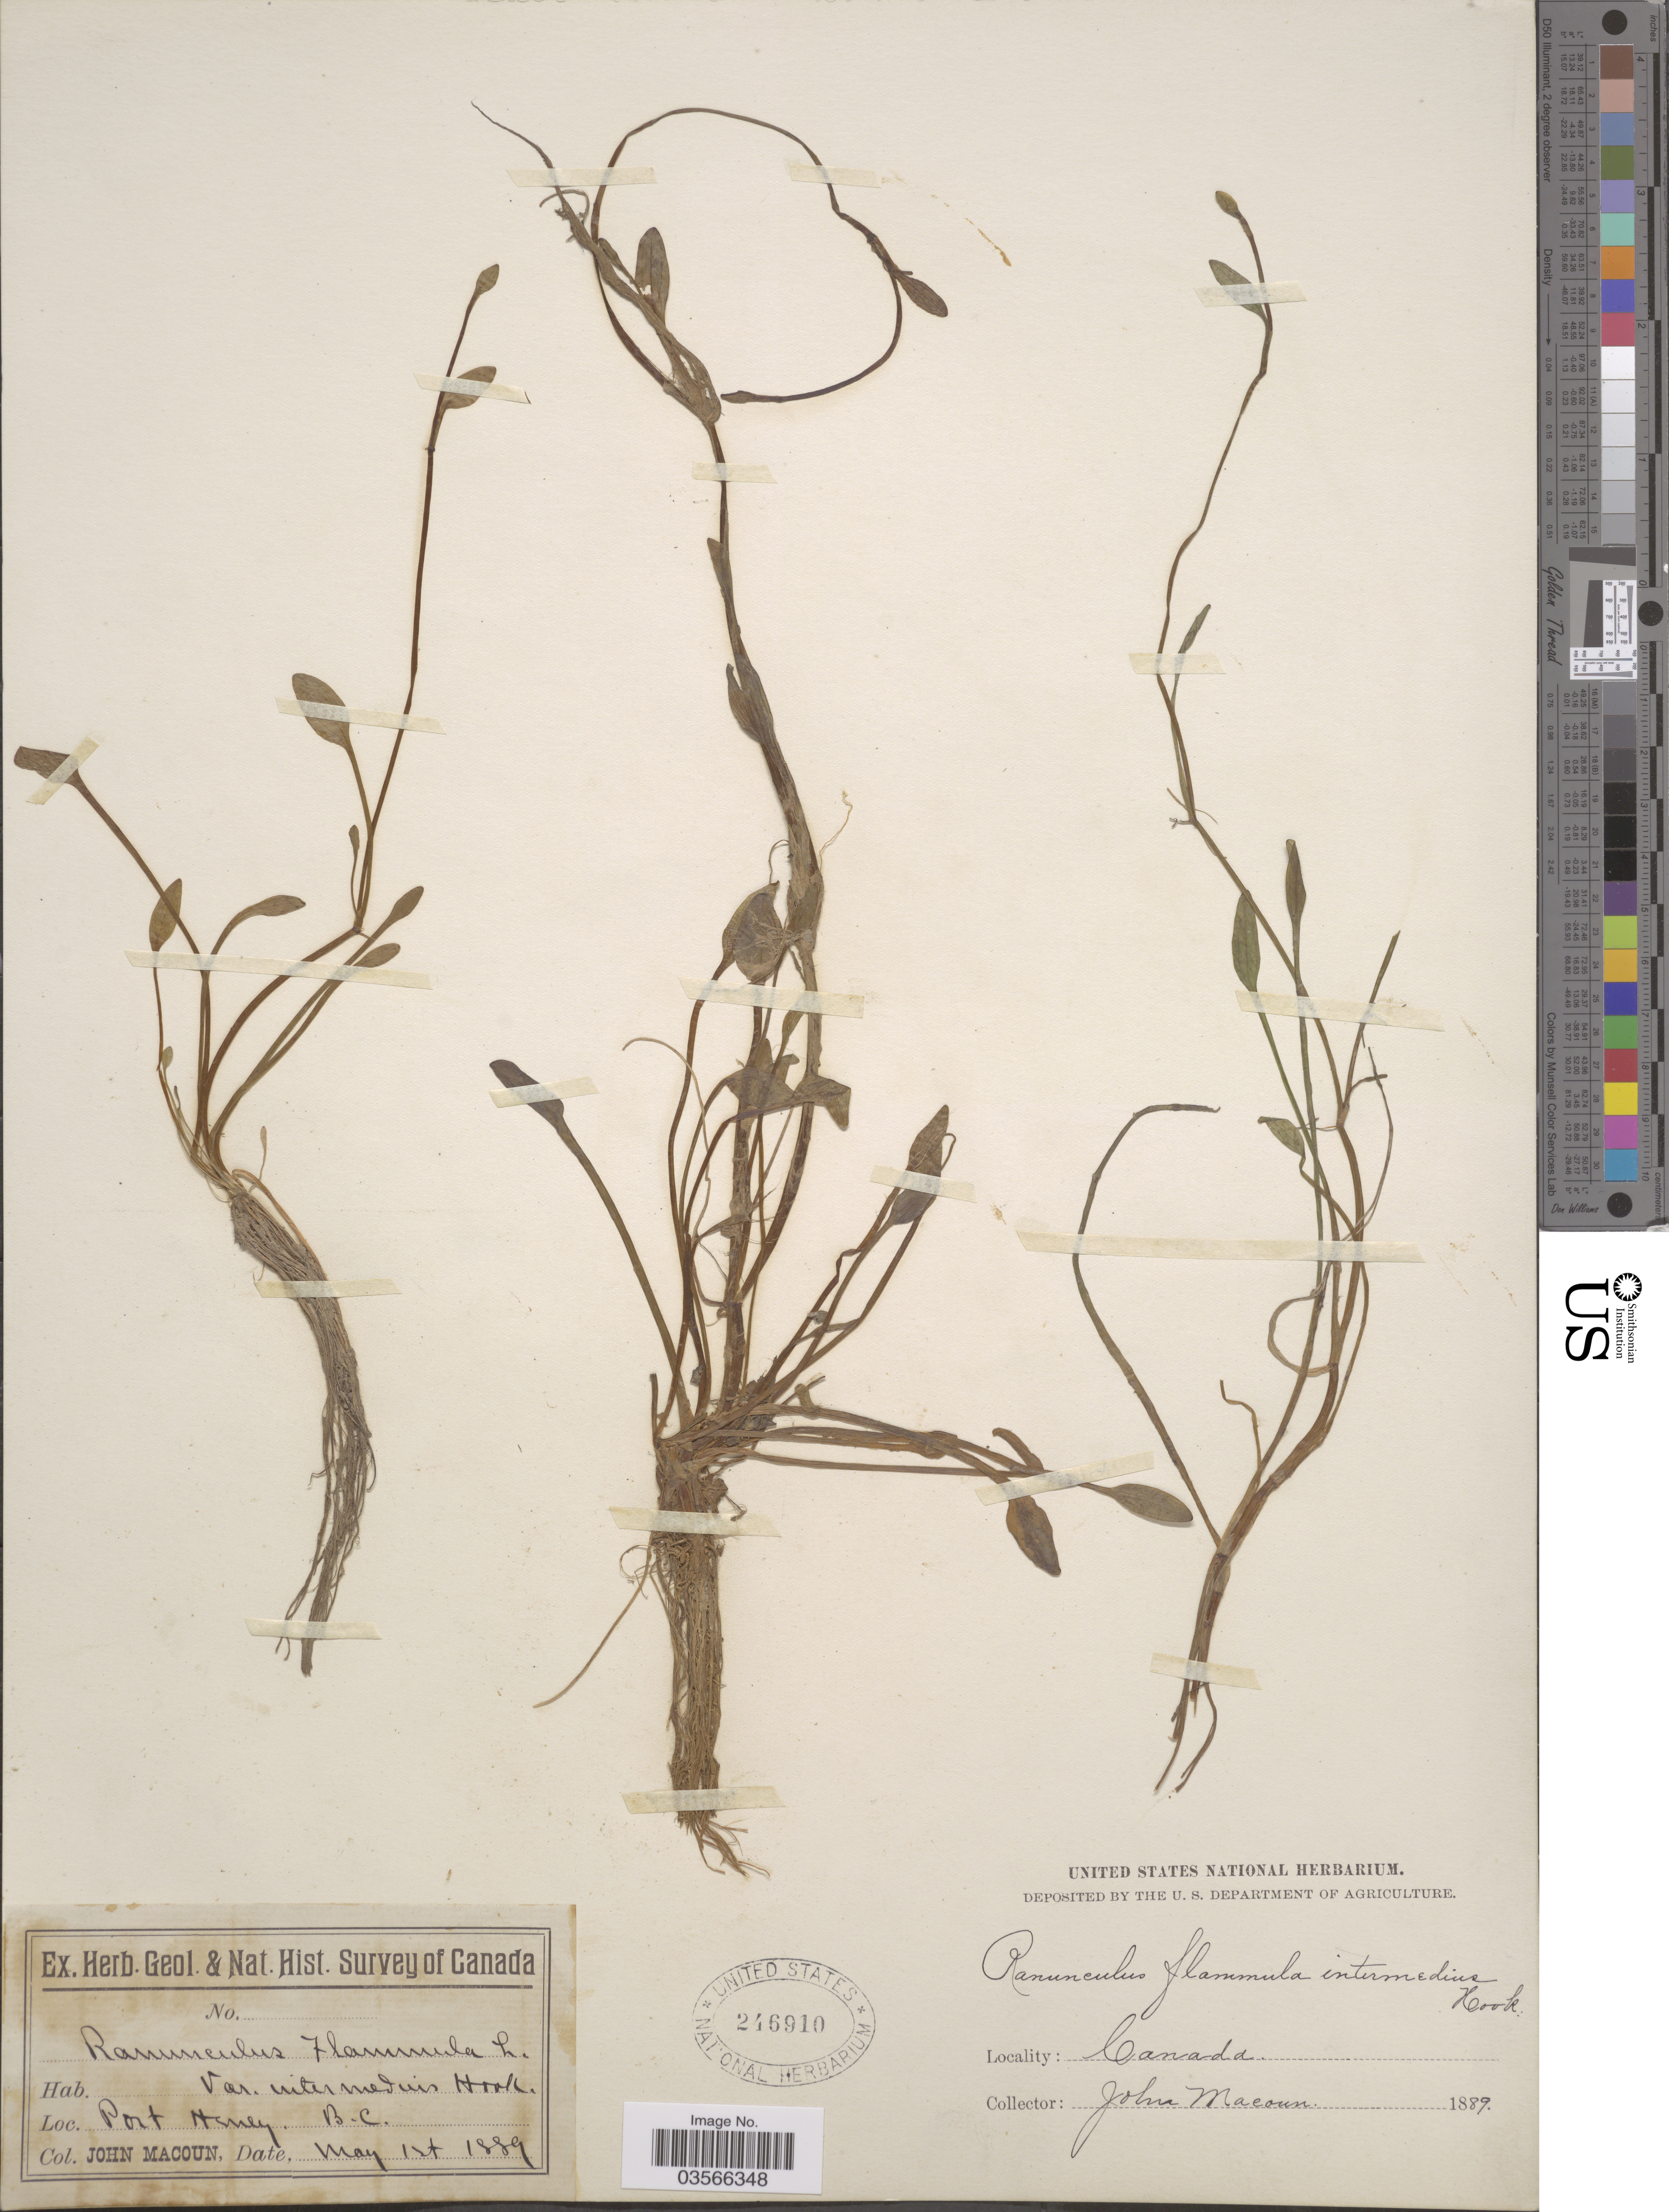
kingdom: Plantae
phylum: Tracheophyta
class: Magnoliopsida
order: Ranunculales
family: Ranunculaceae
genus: Ranunculus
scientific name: Ranunculus flammula var. ovalis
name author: (J.M. Bigelow) L.D. Benson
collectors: J. Macoun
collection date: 1889-05-12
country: Canada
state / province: British Columbia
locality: Port Henry.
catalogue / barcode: US 246910